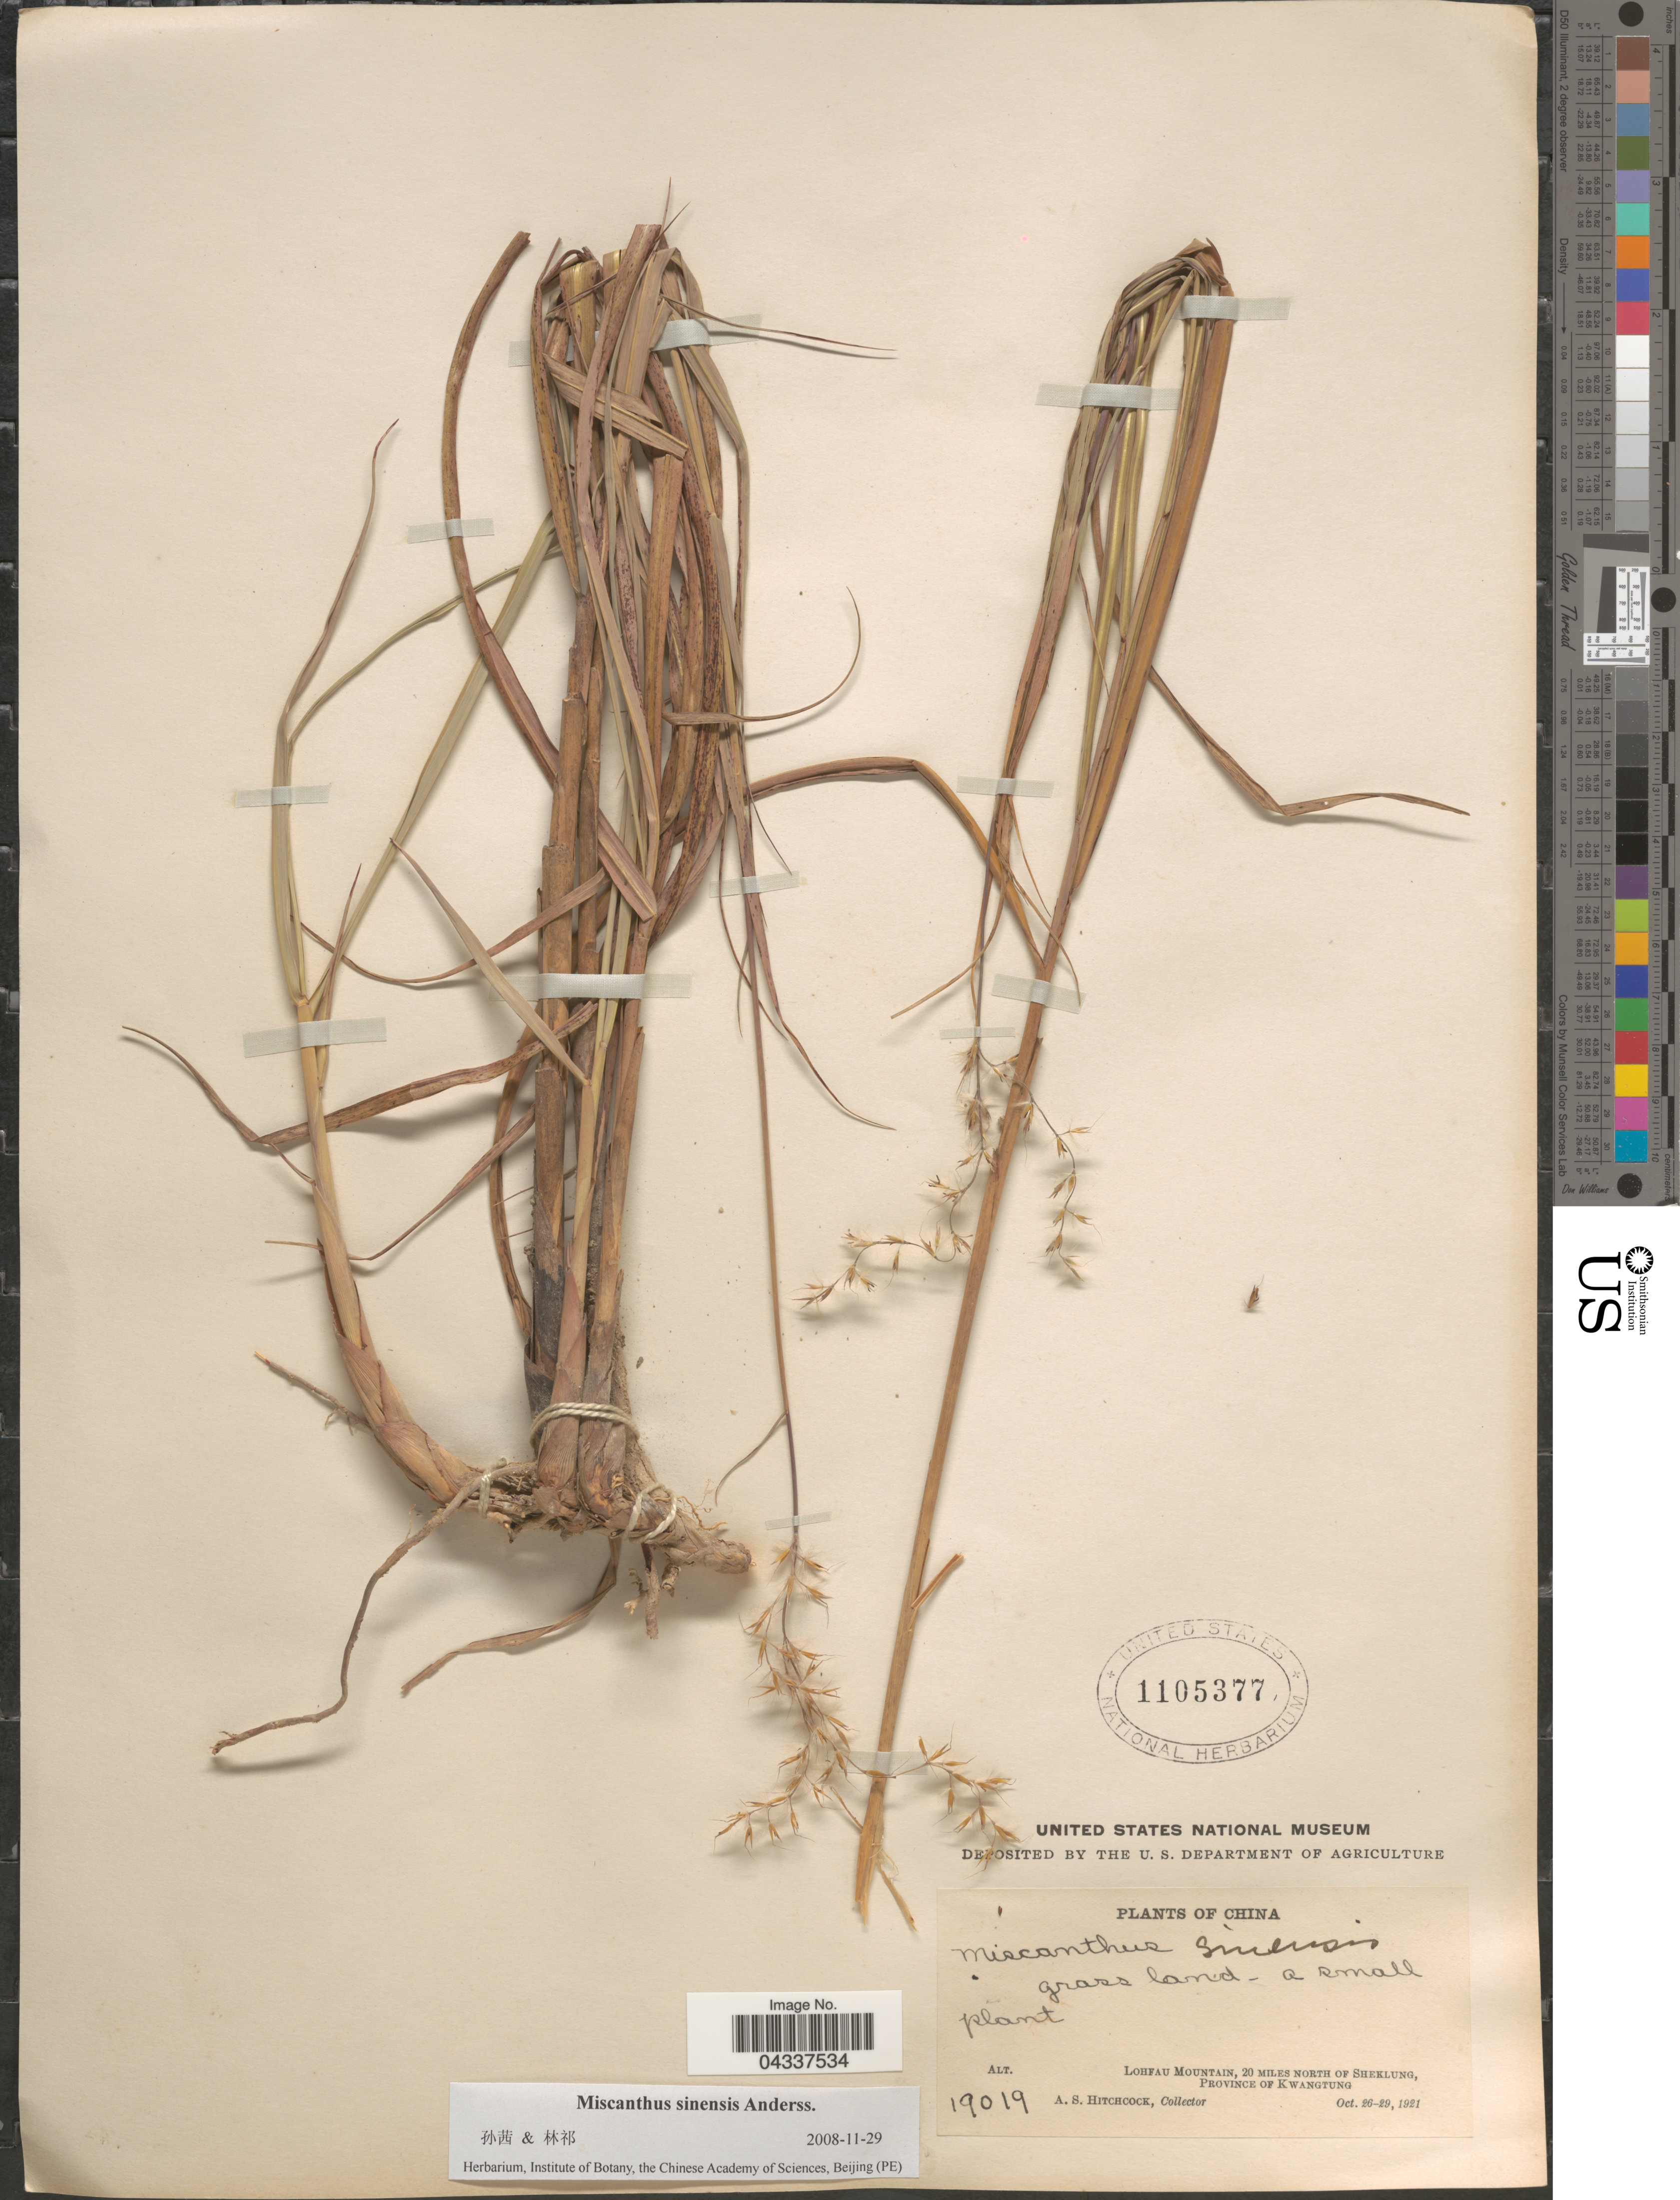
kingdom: Plantae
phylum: Tracheophyta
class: Liliopsida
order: Poales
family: Poaceae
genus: Miscanthus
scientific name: Miscanthus sinensis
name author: Andersson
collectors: A. S. Hitchcock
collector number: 19019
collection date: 1921-10-26/1921-10-29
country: China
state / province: Guangdong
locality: Lohfau Mountain, 20 miles north of Sheklung, Province of Kwangtung.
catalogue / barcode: US 1105377